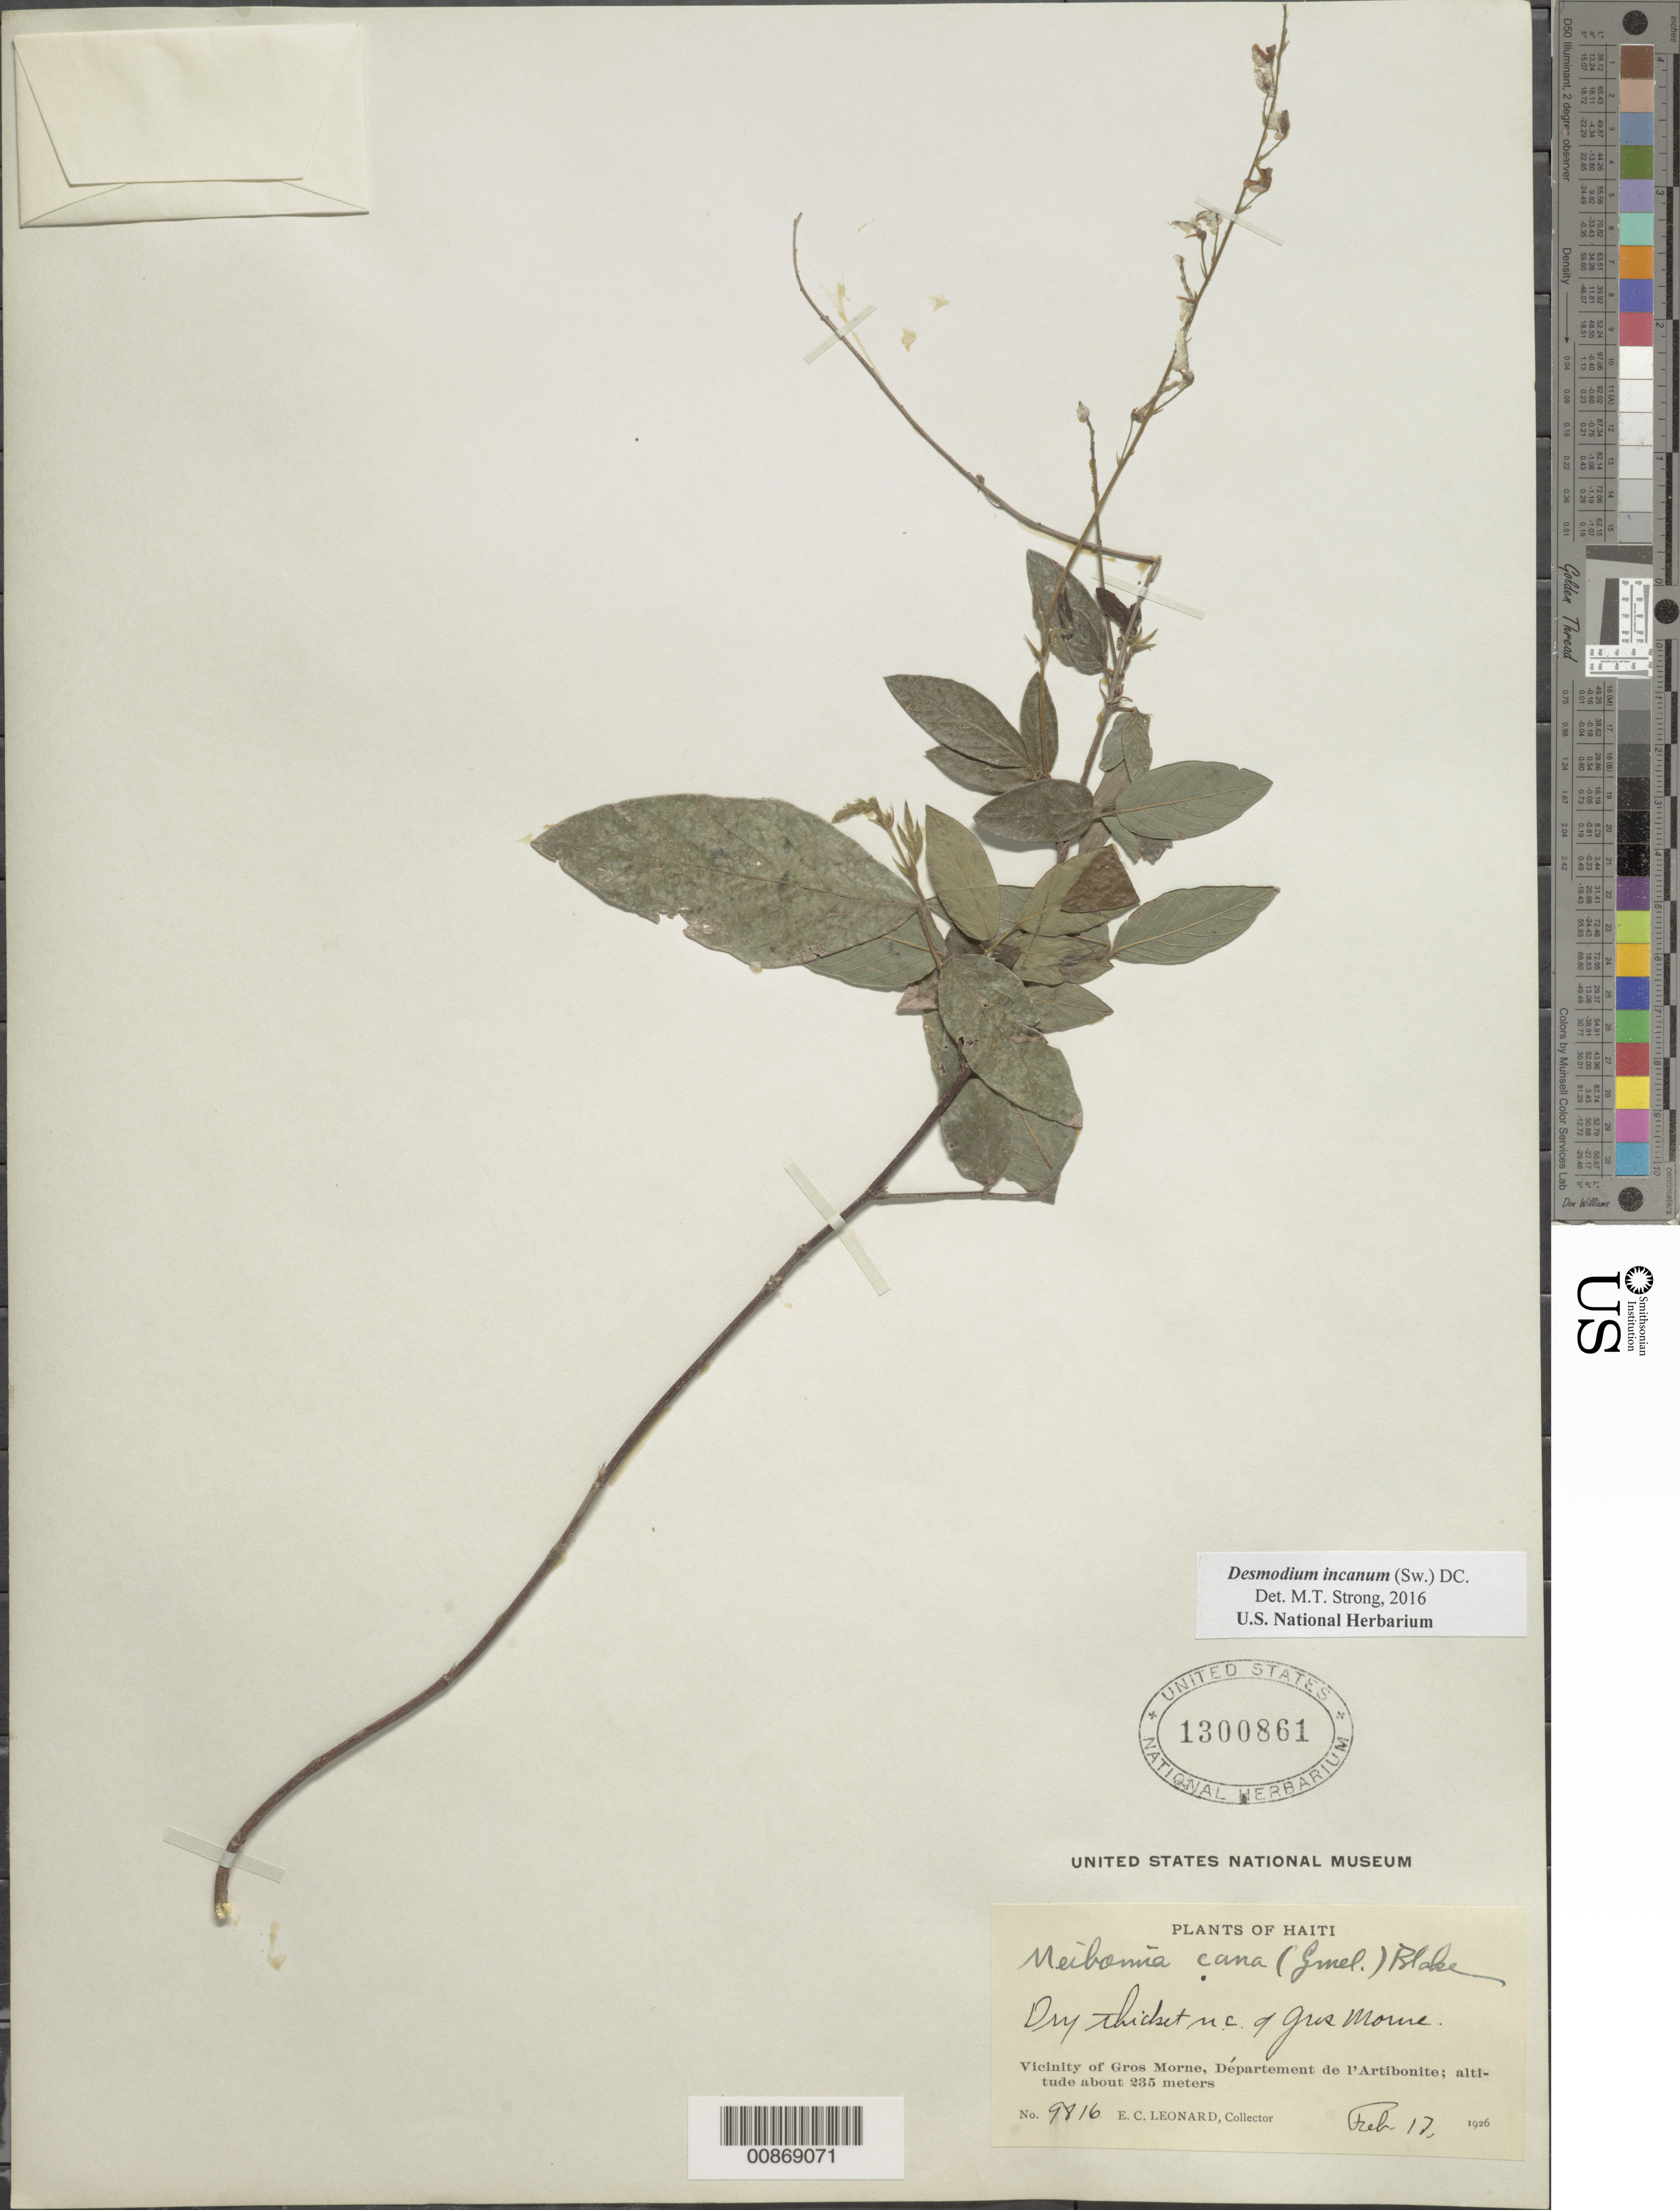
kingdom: Plantae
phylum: Tracheophyta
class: Magnoliopsida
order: Fabales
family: Fabaceae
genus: Desmodium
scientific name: Desmodium incanum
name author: (Sw.) DC.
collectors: E. C. Leonard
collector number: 9816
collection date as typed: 17 Feb 1926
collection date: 1926-02-17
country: Haiti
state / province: Artibonite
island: Hispaniola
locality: NE of Gros Morne.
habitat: Dry thicket.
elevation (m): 235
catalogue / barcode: US 1300861